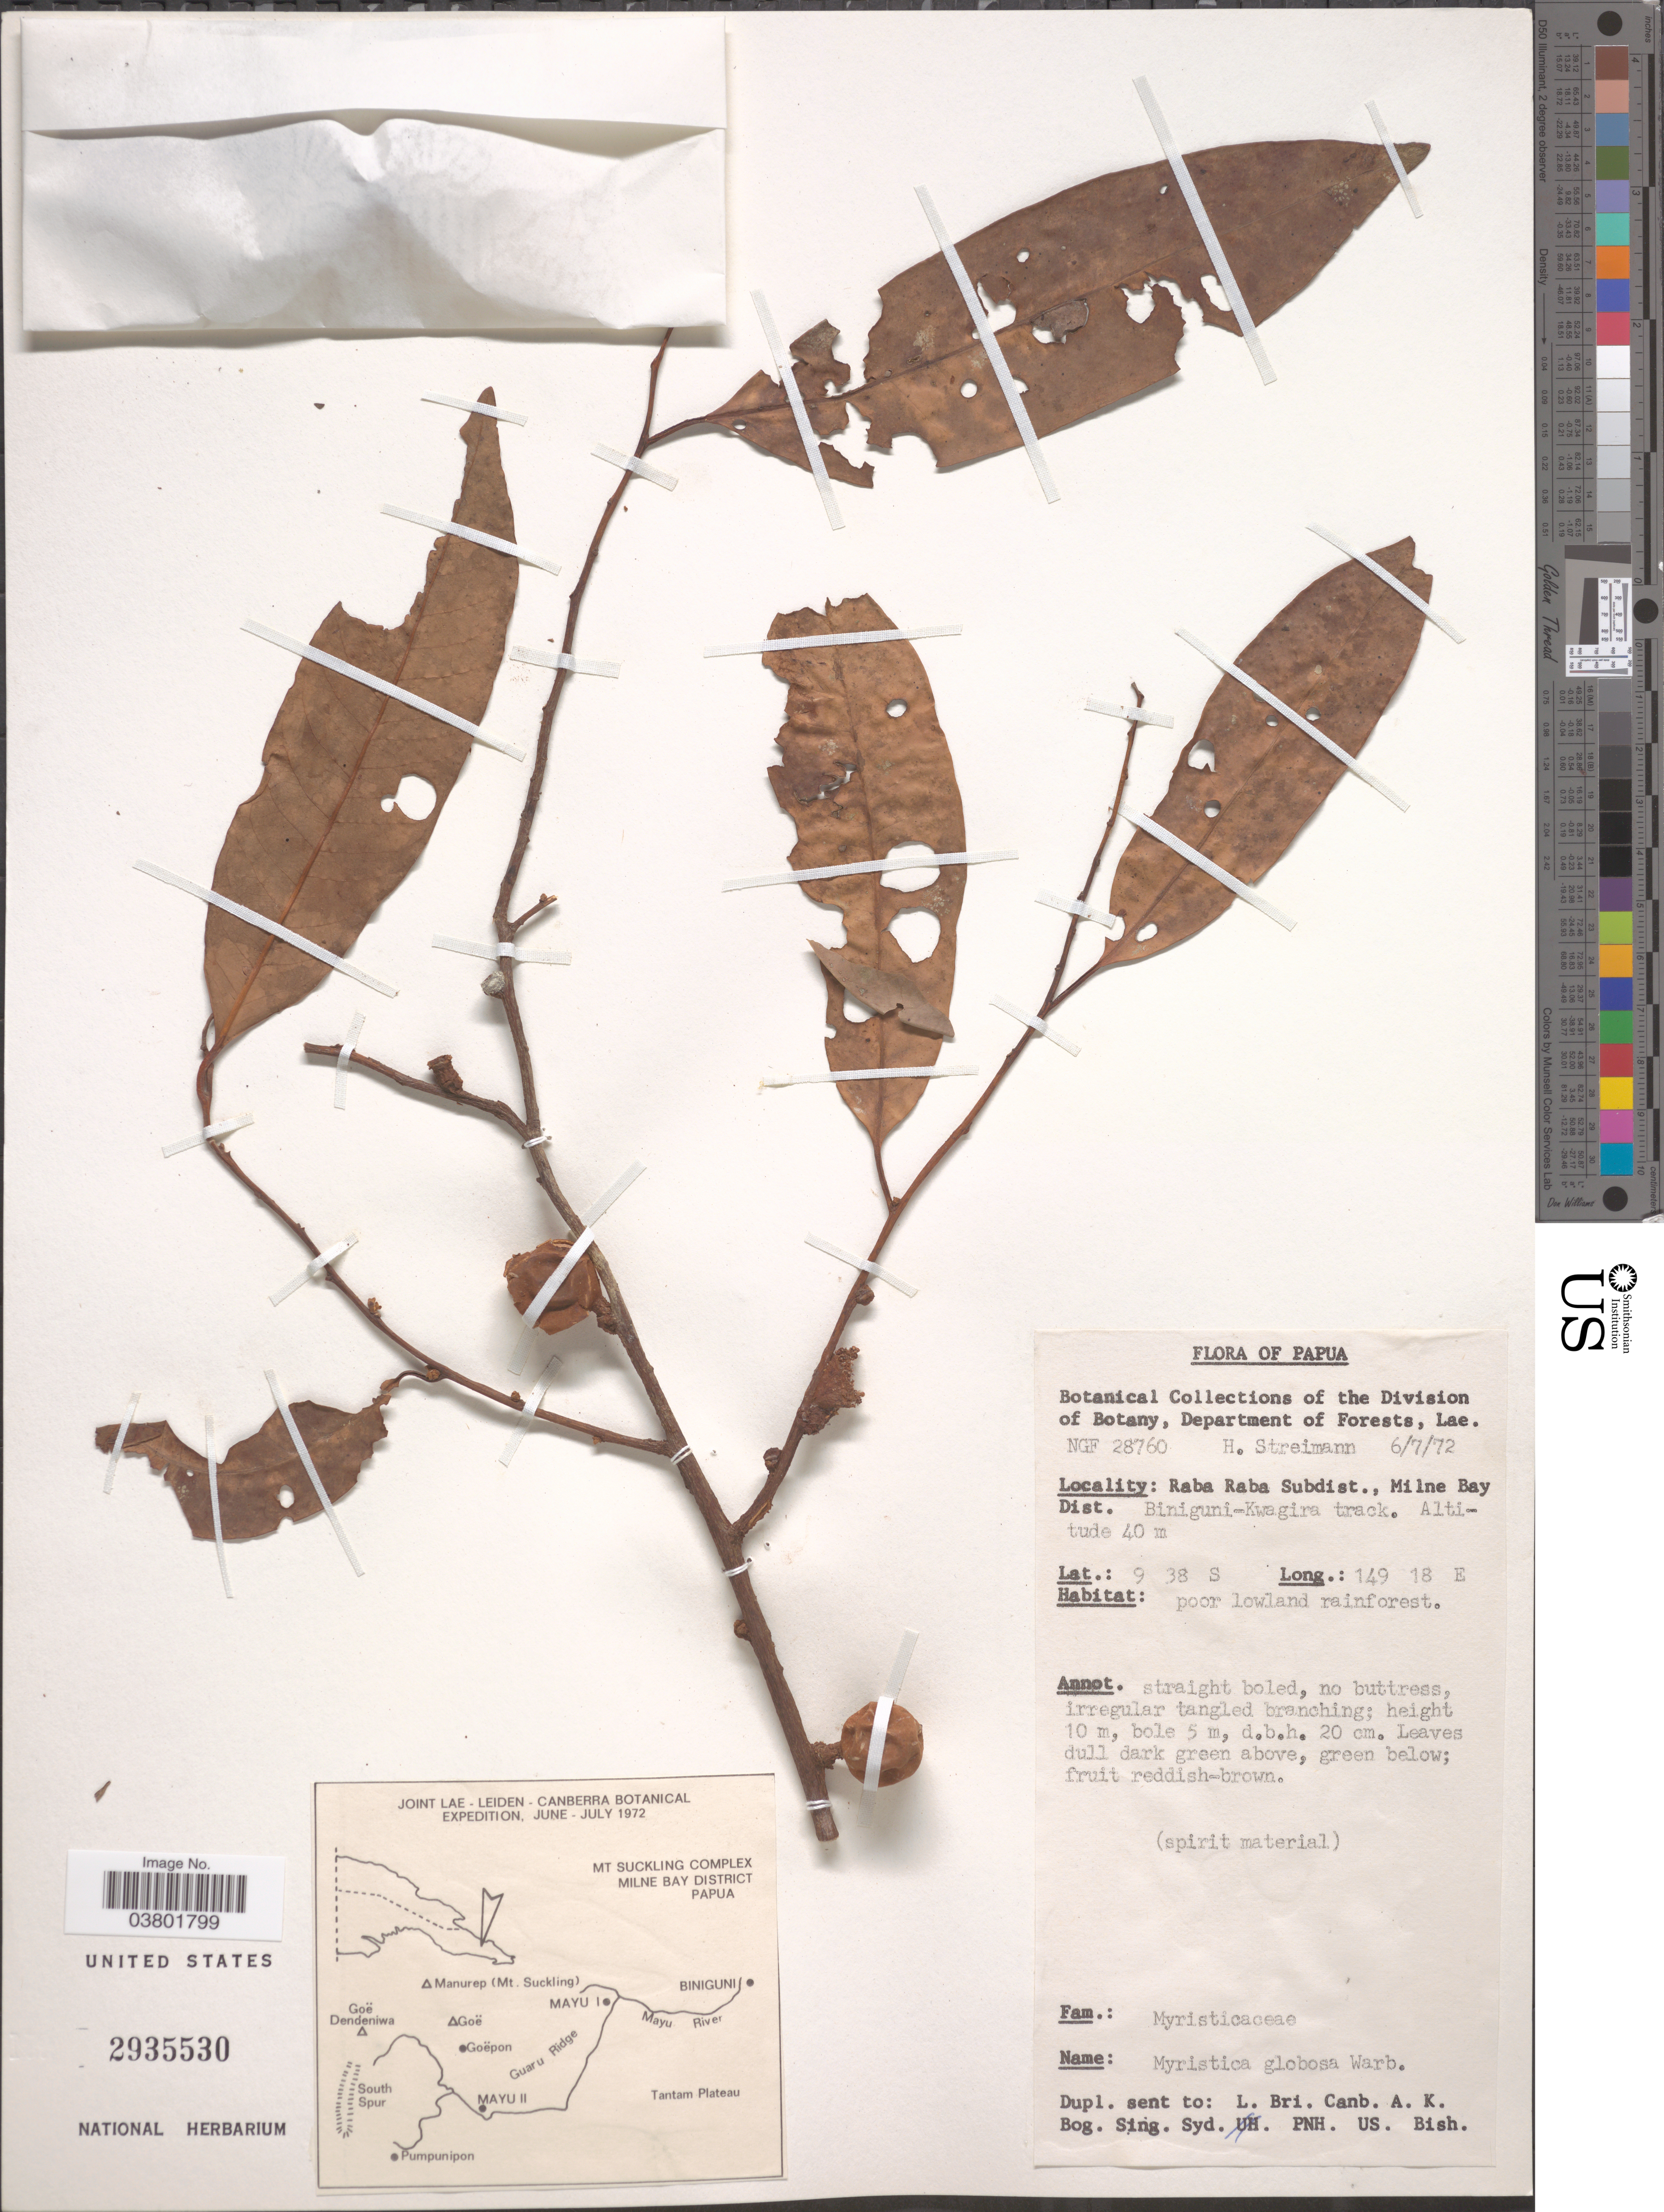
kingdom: Plantae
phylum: Tracheophyta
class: Magnoliopsida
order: Magnoliales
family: Myristicaceae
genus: Myristica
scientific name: Myristica globosa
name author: Warb.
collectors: H. Streimann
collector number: NGF28760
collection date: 1972-07-06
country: Papua New Guinea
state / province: Milne Bay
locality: Papua. Raba Raba Subdist., Milne Bay District. Biniguni-Kwagira track. Mt Suckling Complex.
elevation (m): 40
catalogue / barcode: US 2935530